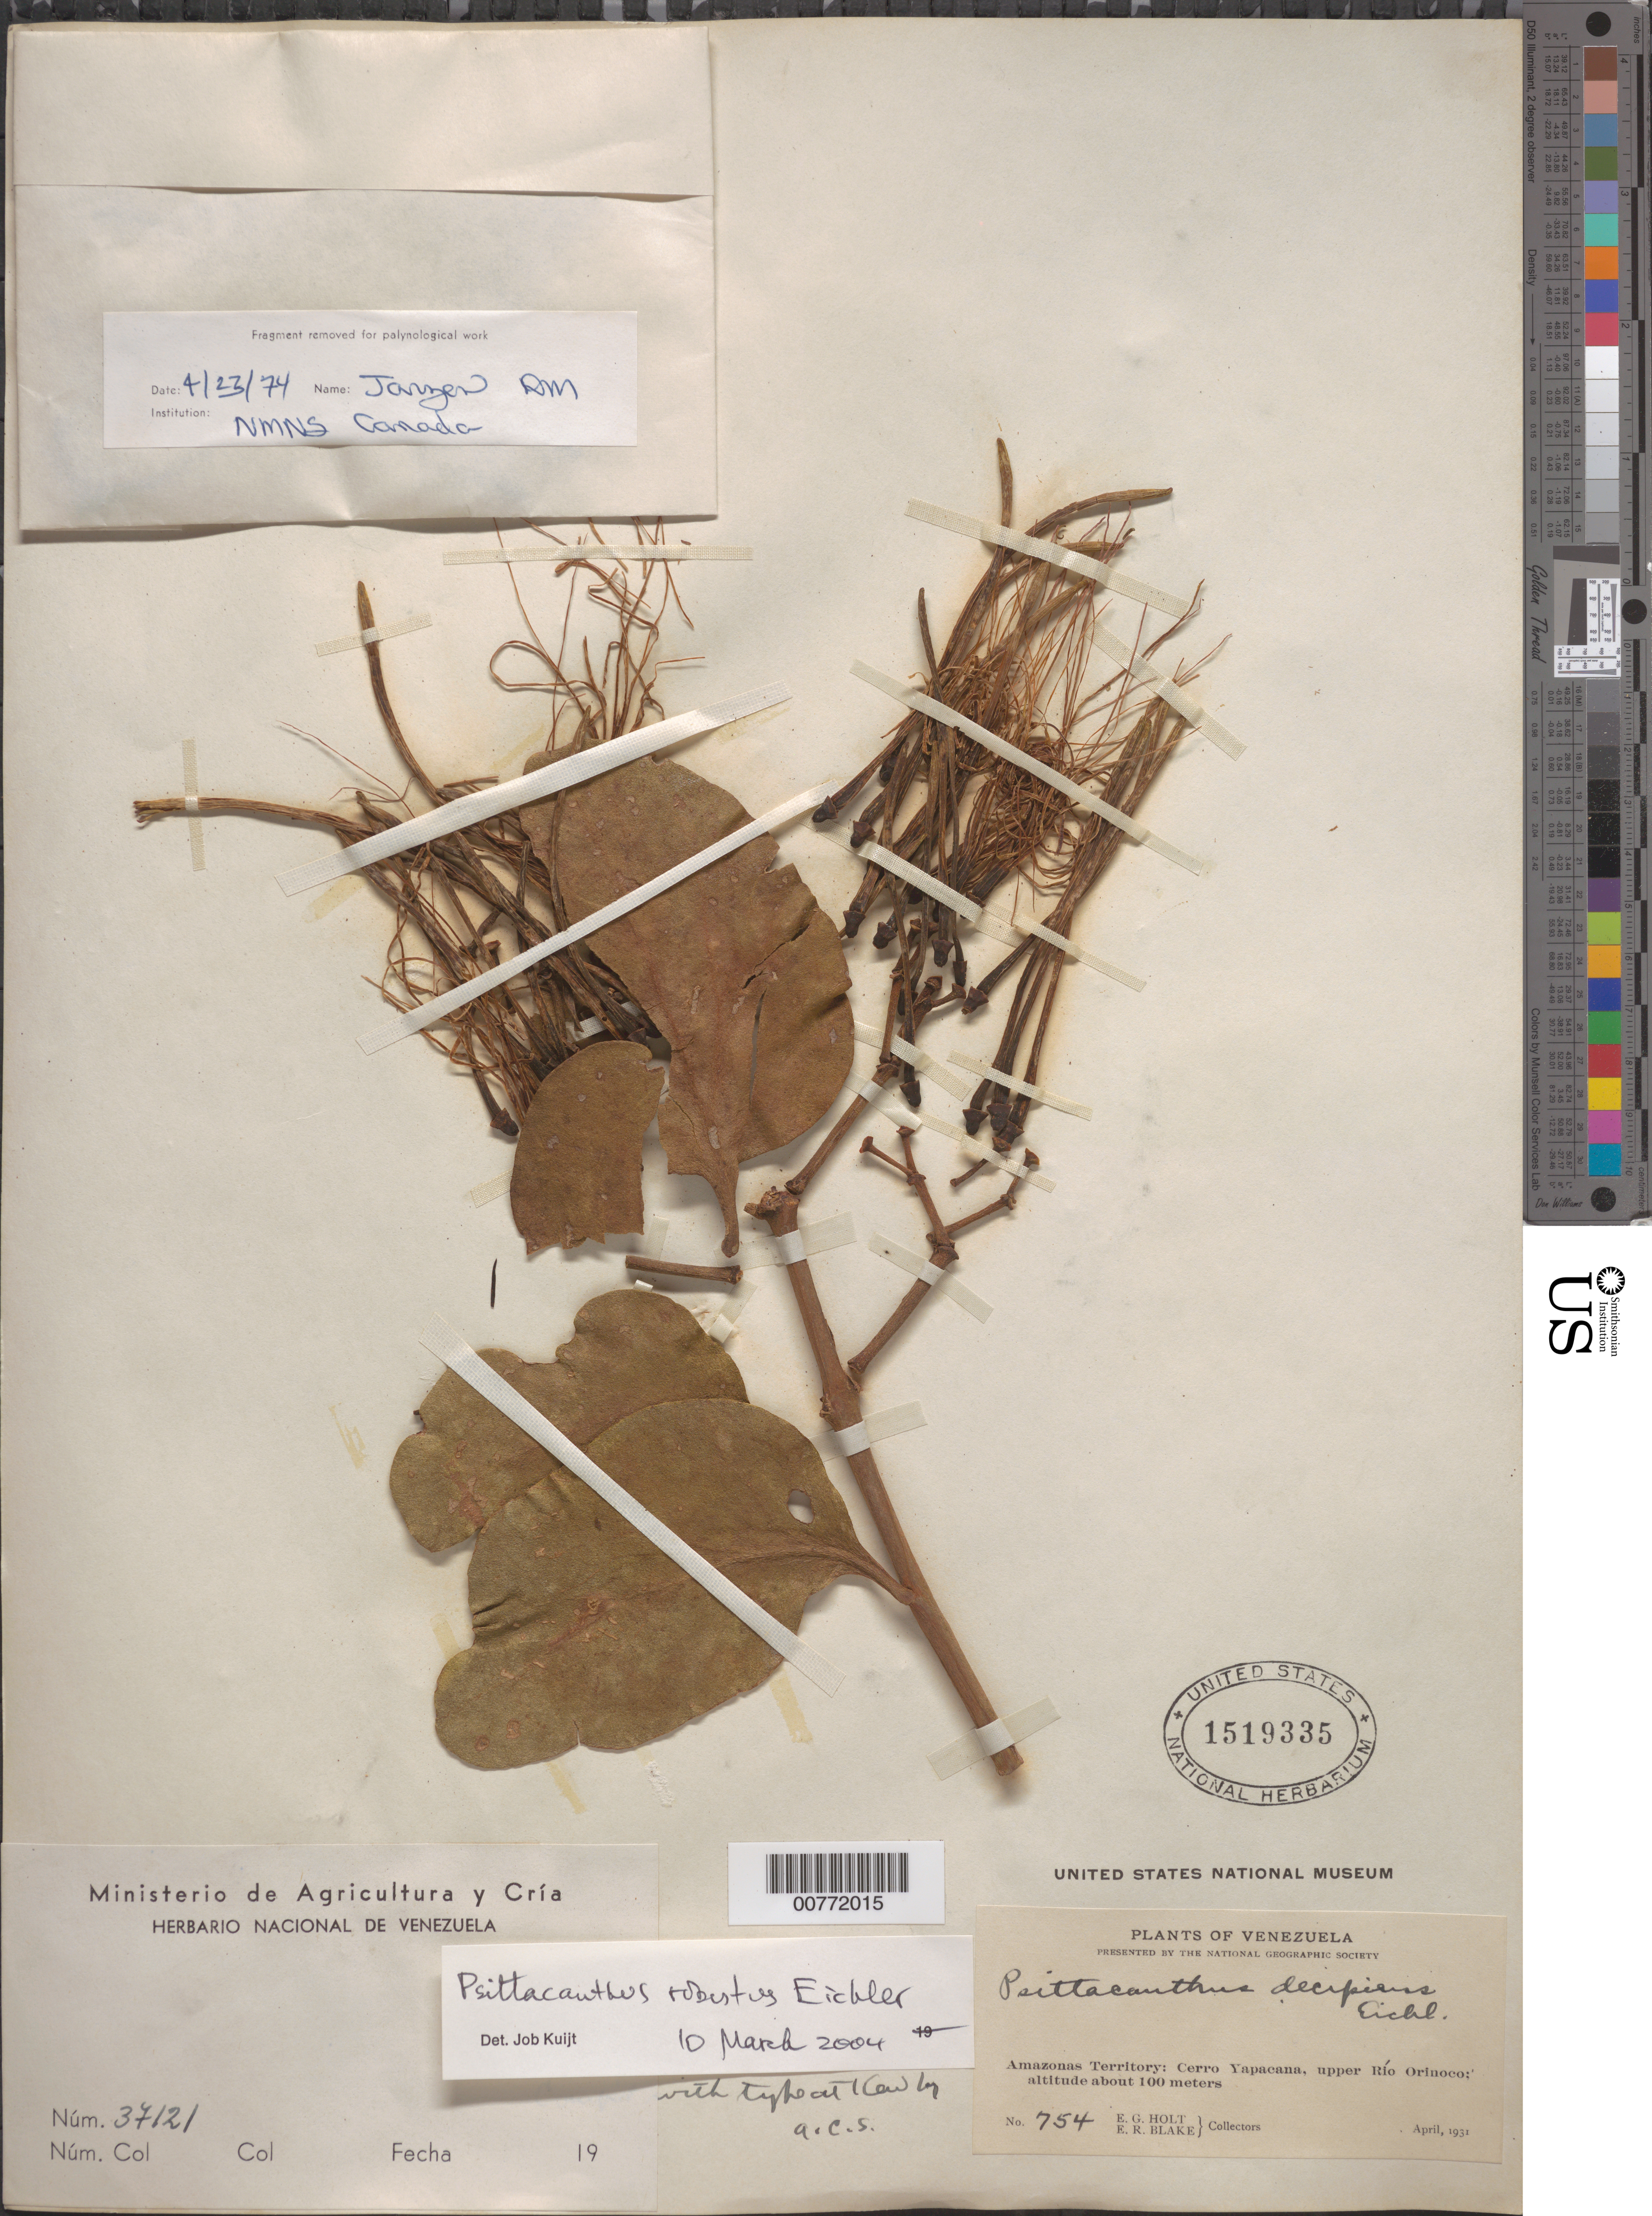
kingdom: Plantae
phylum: Tracheophyta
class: Magnoliopsida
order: Santalales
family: Loranthaceae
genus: Psittacanthus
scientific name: Psittacanthus robustus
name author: (Mart.) Mart.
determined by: Kuijt, Job, (CANADA)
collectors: E. Holt & E. R. Blake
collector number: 754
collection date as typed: Apr-31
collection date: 1931-04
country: Venezuela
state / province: Amazonas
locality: Cerro Yapacána, upper Río Orinoco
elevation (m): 100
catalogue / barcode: US 1519335